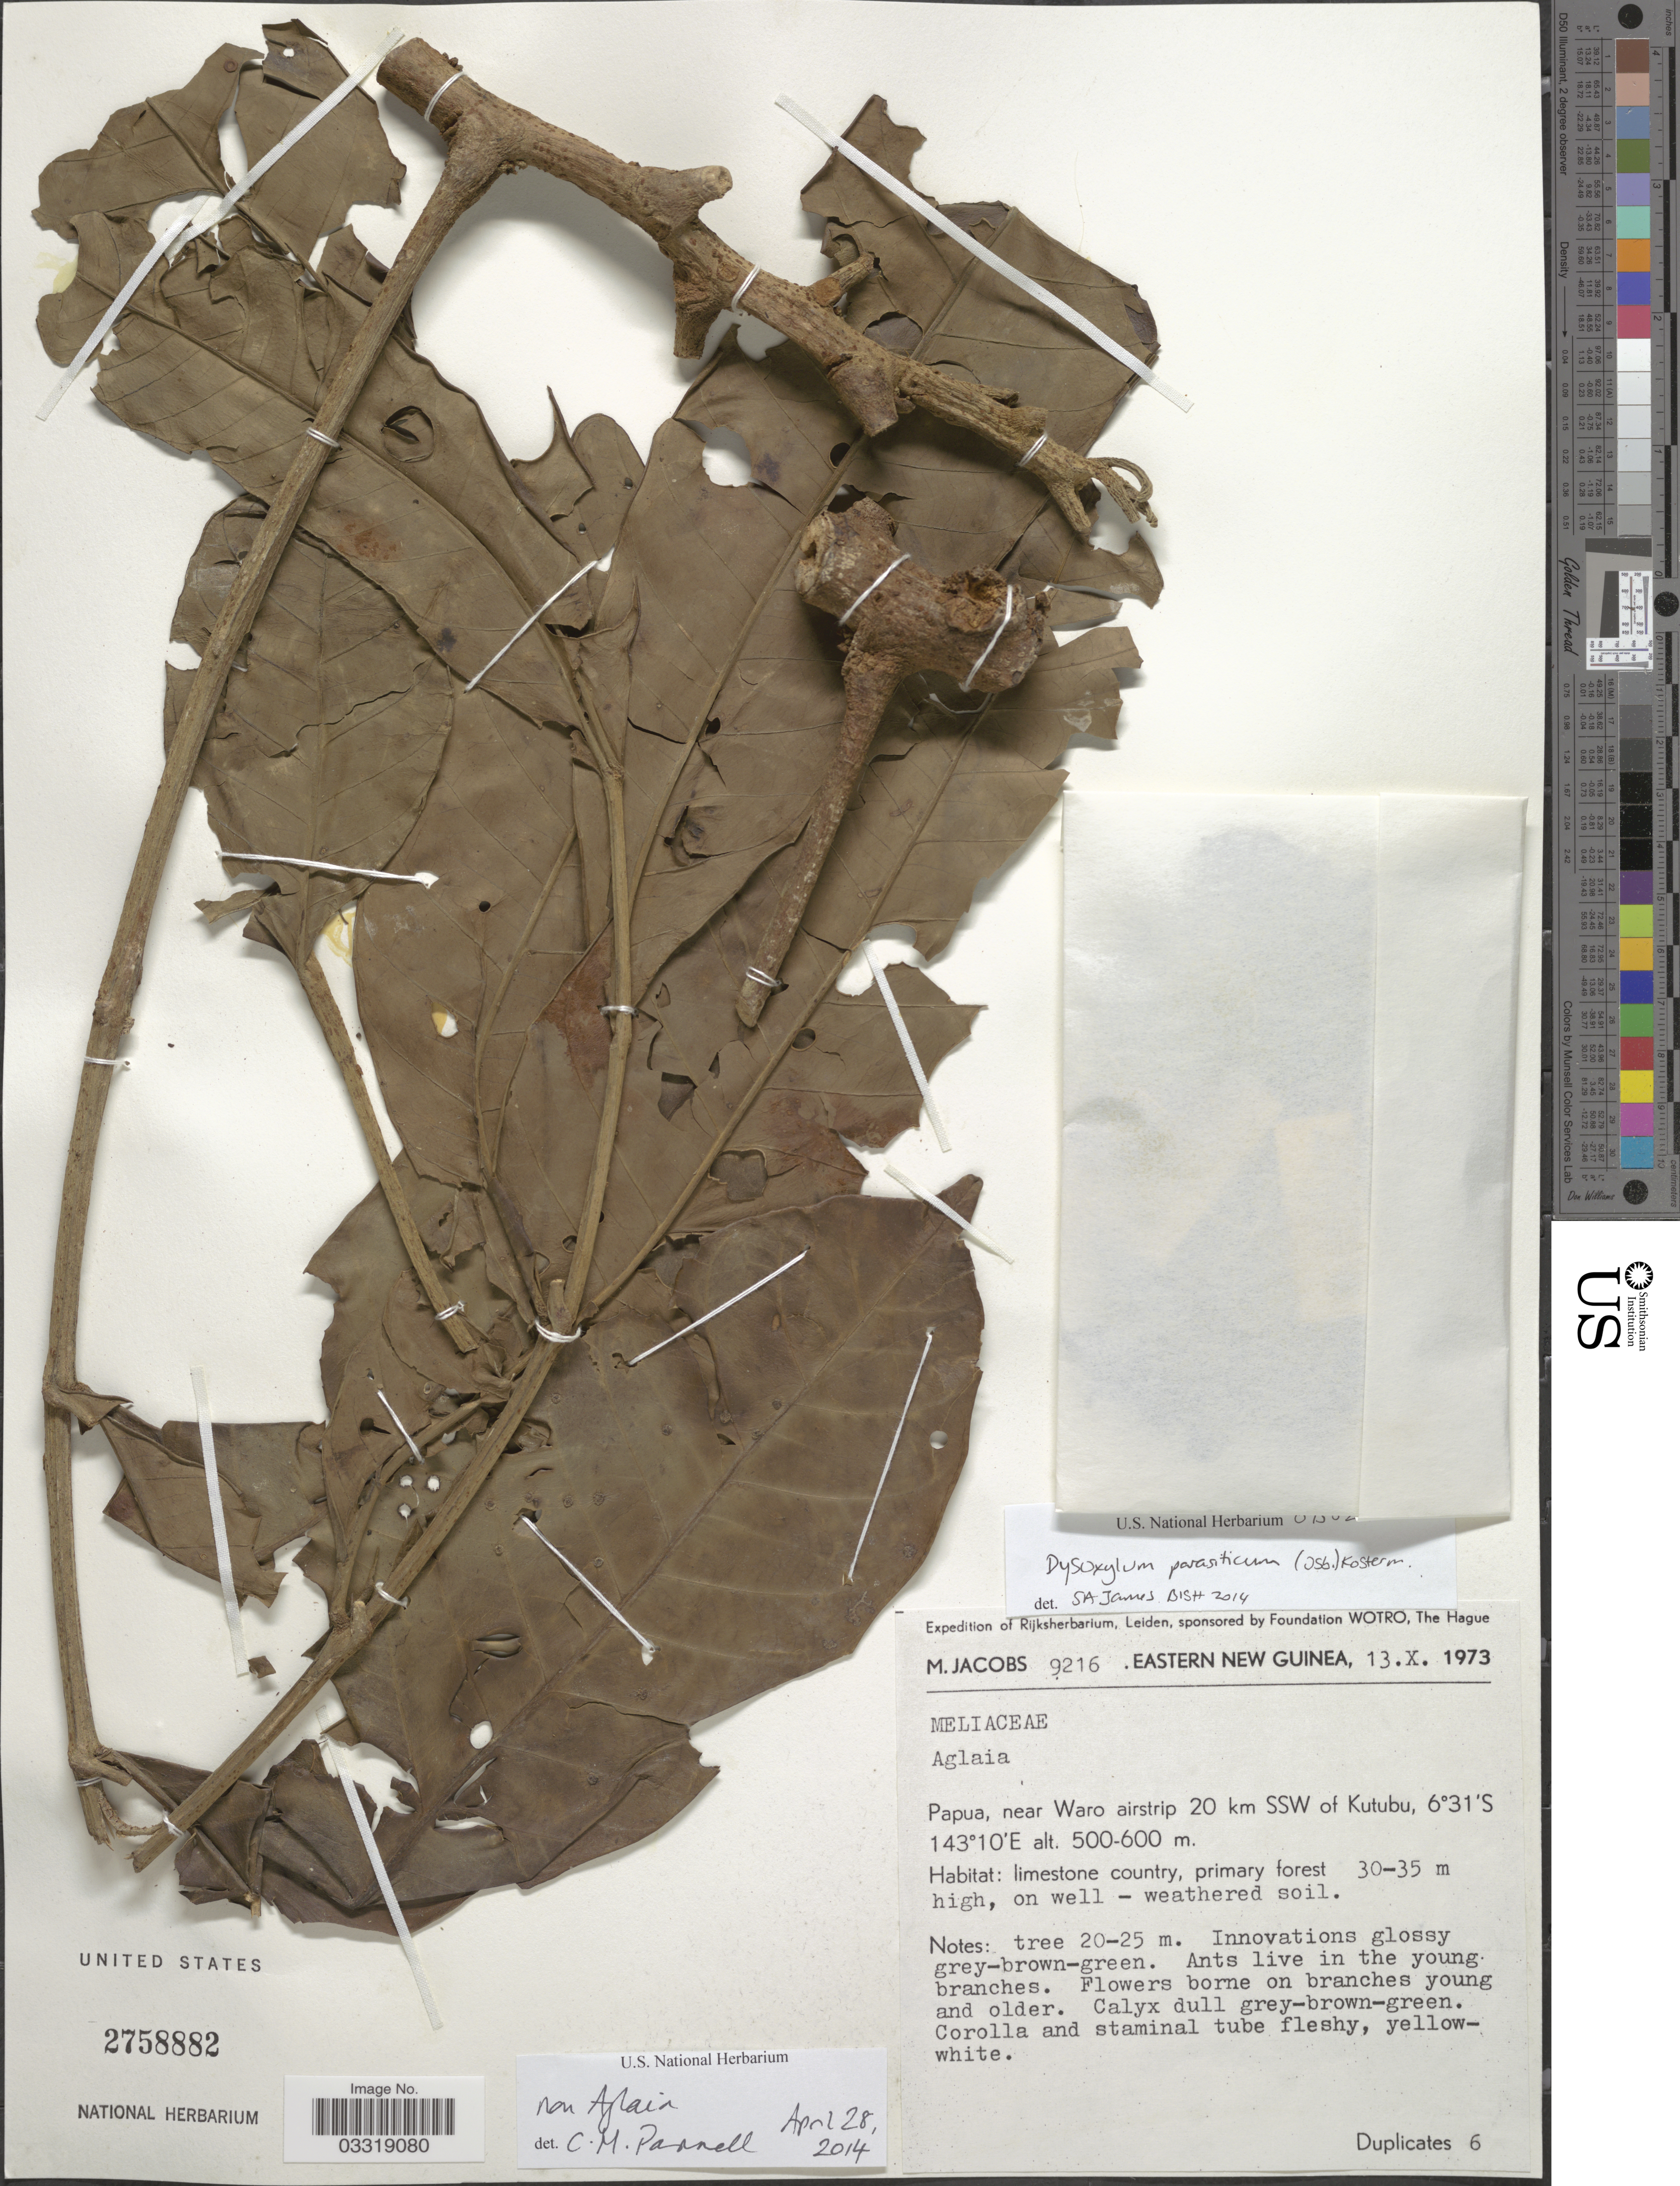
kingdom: Plantae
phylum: Tracheophyta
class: Magnoliopsida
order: Sapindales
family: Meliaceae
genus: Epicharis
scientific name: Epicharis parasitica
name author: (Osbeck) Mabb.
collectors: M. Jacobs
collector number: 9216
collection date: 1973-10-13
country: Papua New Guinea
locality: Eastern New Guinea. Papua, near Waro airstrip 20 km SSW of Kutubu.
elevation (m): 500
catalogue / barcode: US 2758882